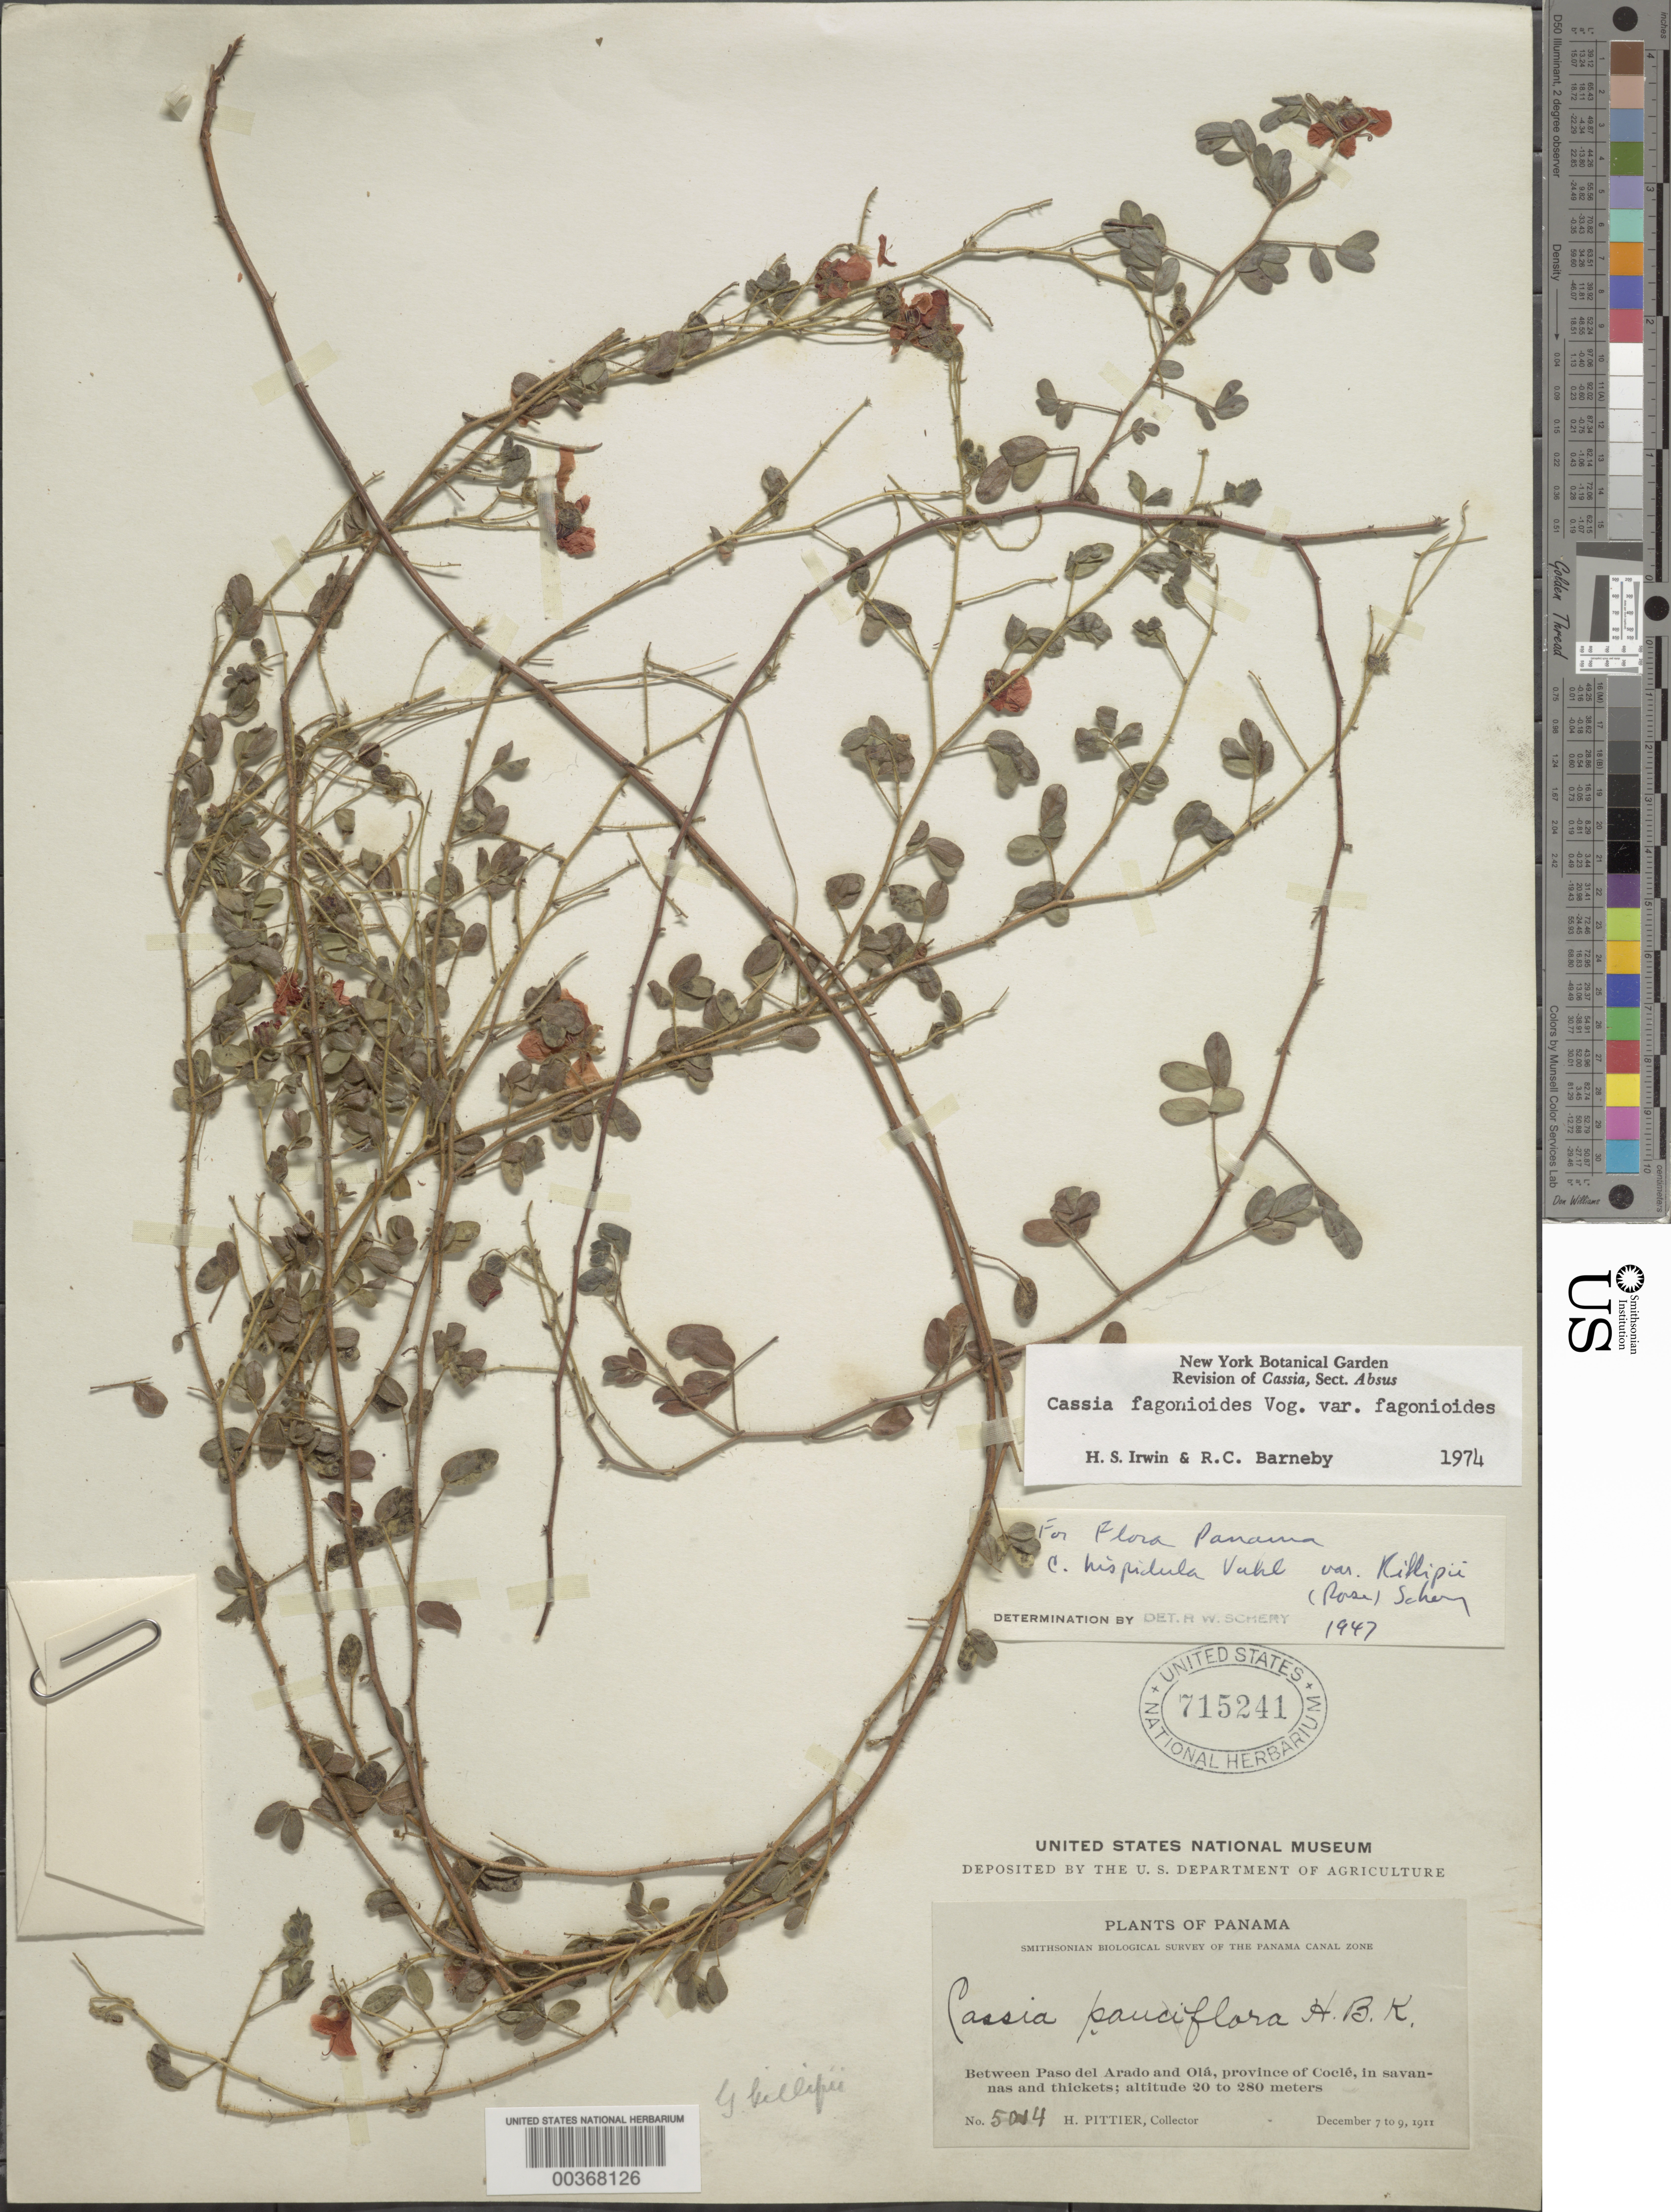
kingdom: Plantae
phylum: Tracheophyta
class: Magnoliopsida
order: Fabales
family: Fabaceae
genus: Chamaecrista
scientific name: Chamaecrista fagonioides var. fagonioides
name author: (Vogel) H.S. Irwin & Barneby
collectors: H. F. Pittier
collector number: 5014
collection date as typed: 07 Dec 1911 to 09 Dec 1911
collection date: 1911-12-07/1911-12-09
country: Panama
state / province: Coclé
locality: Between Paso del Arado and Ola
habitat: Om savannas and thickets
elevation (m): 20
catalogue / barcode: US 715241